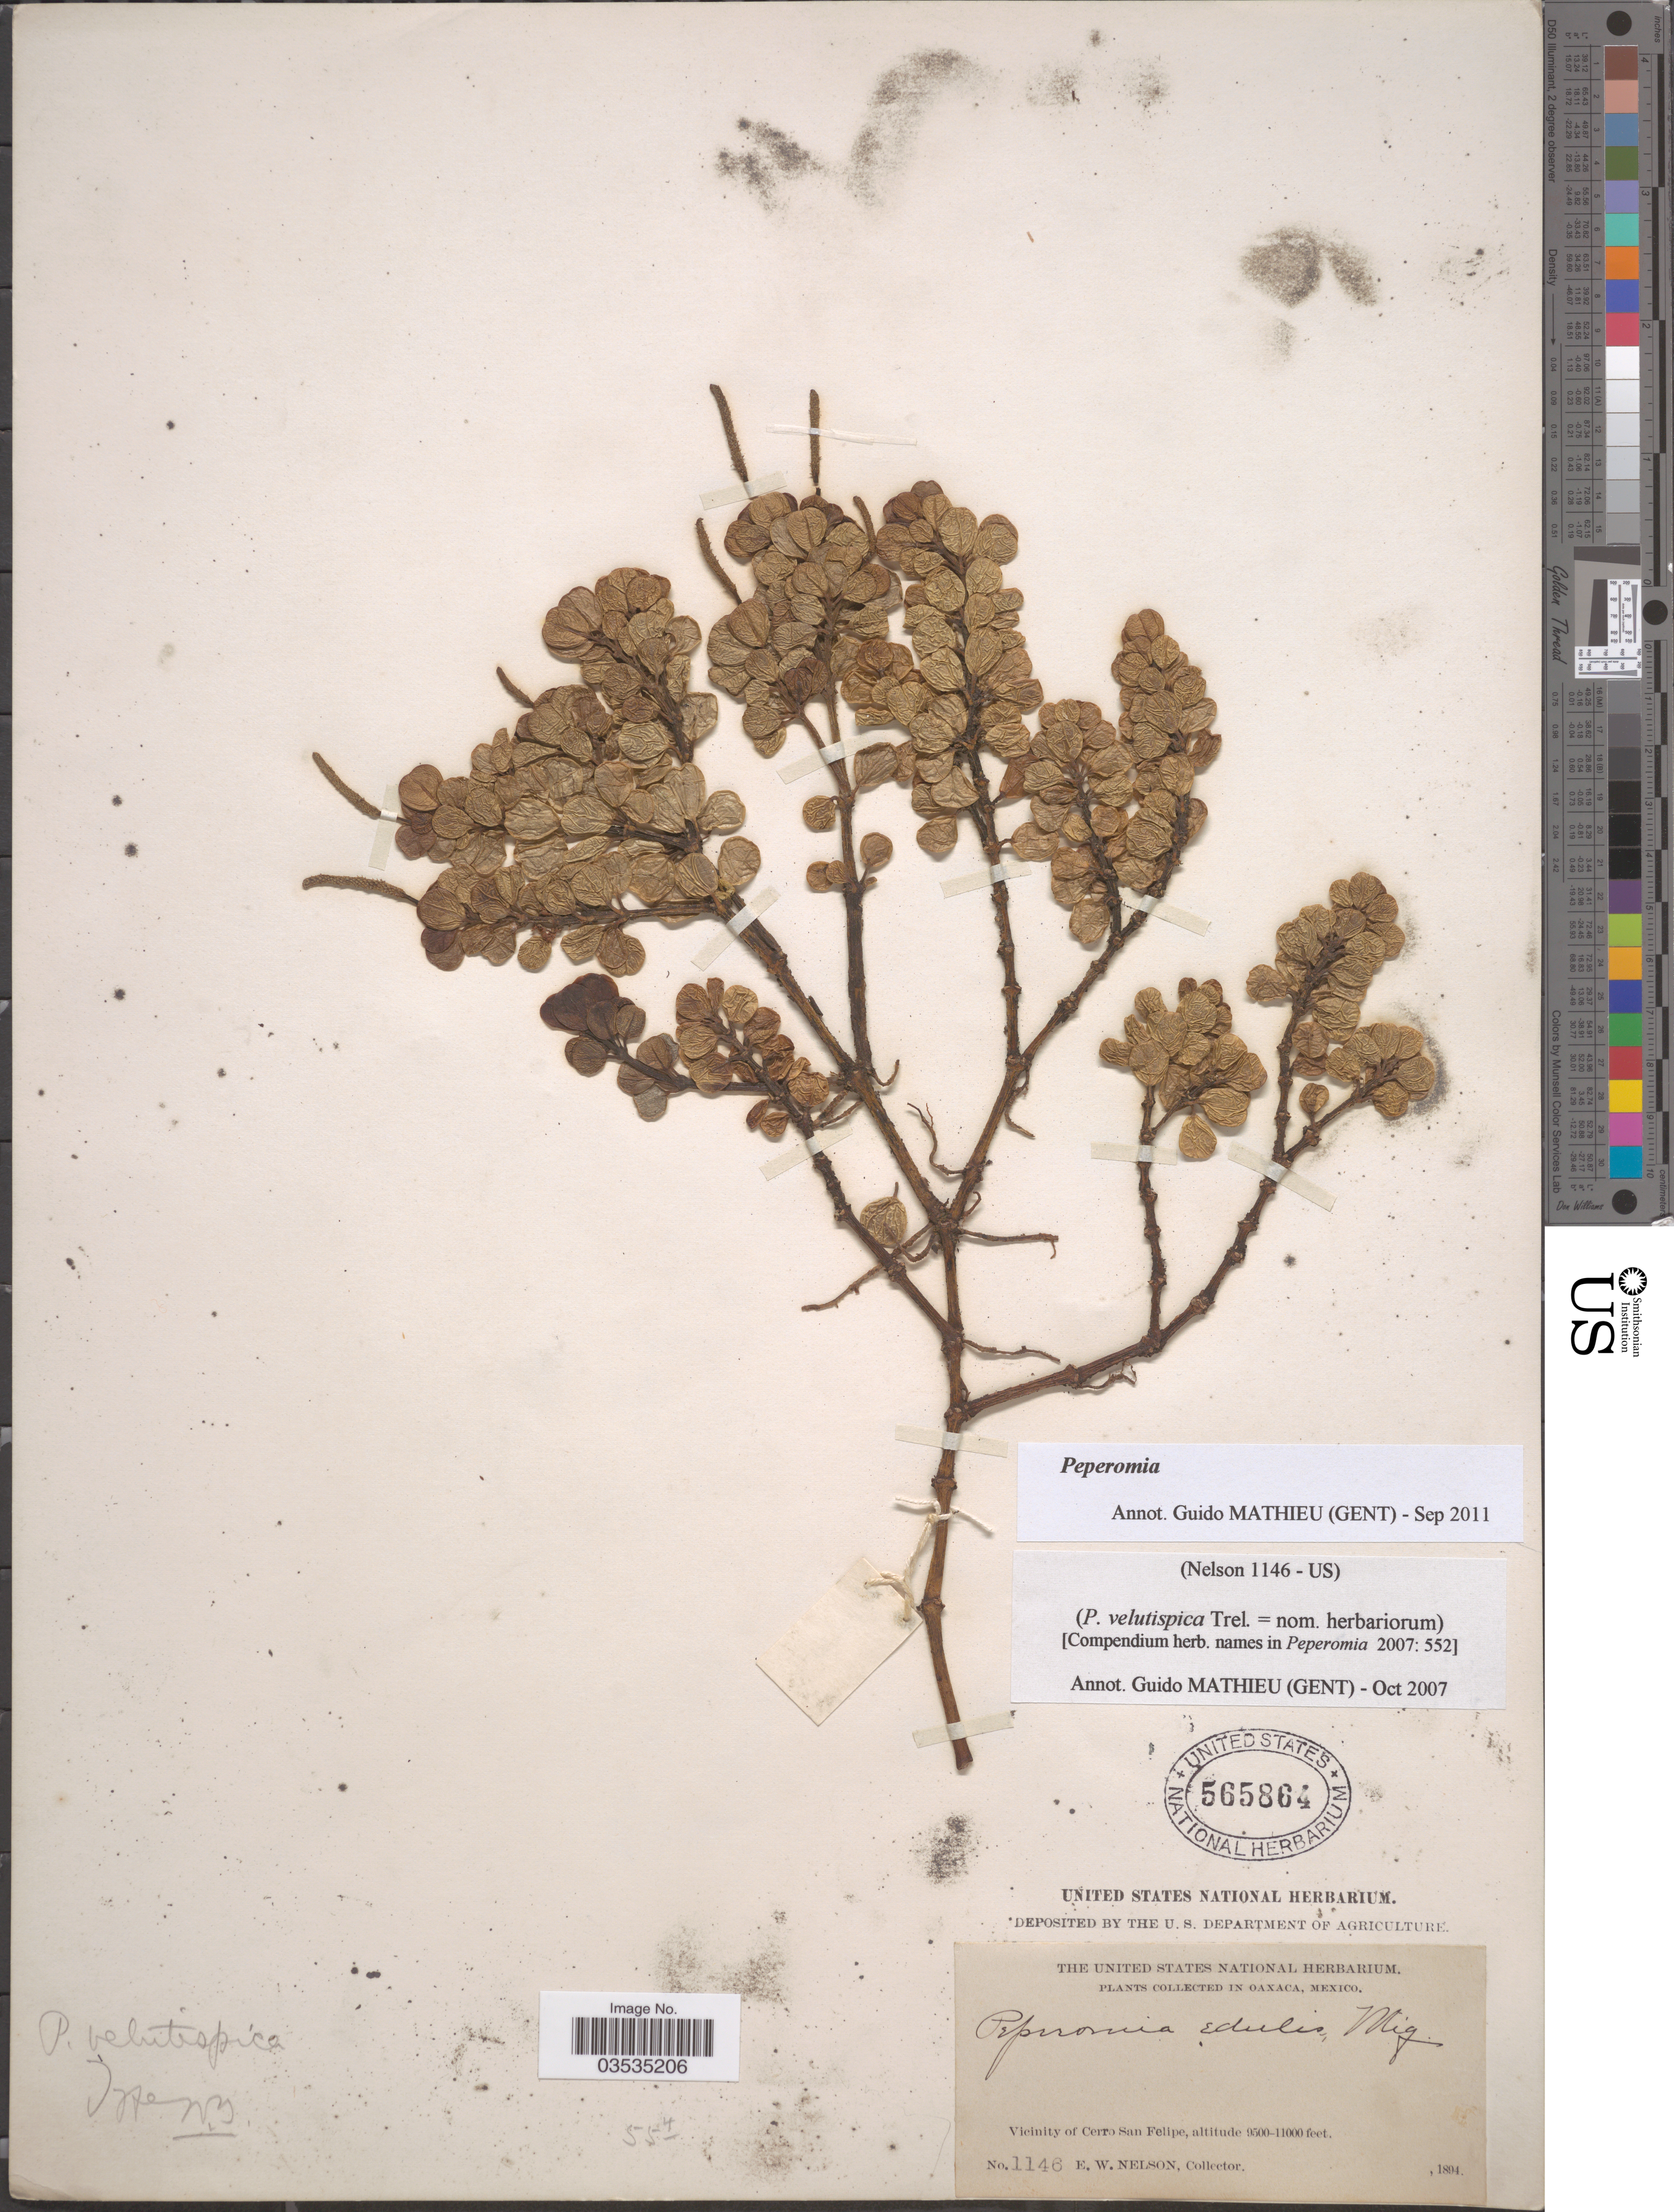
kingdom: Plantae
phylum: Tracheophyta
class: Magnoliopsida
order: Piperales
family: Piperaceae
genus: Peperomia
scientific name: Peperomia puberulescens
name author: Callejas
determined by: Jiménez, José Estaban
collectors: E. W. Nelson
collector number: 1146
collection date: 1894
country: Mexico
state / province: Oaxaca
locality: Vicinity of Cerro San Felipe.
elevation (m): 2896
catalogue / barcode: US 565864